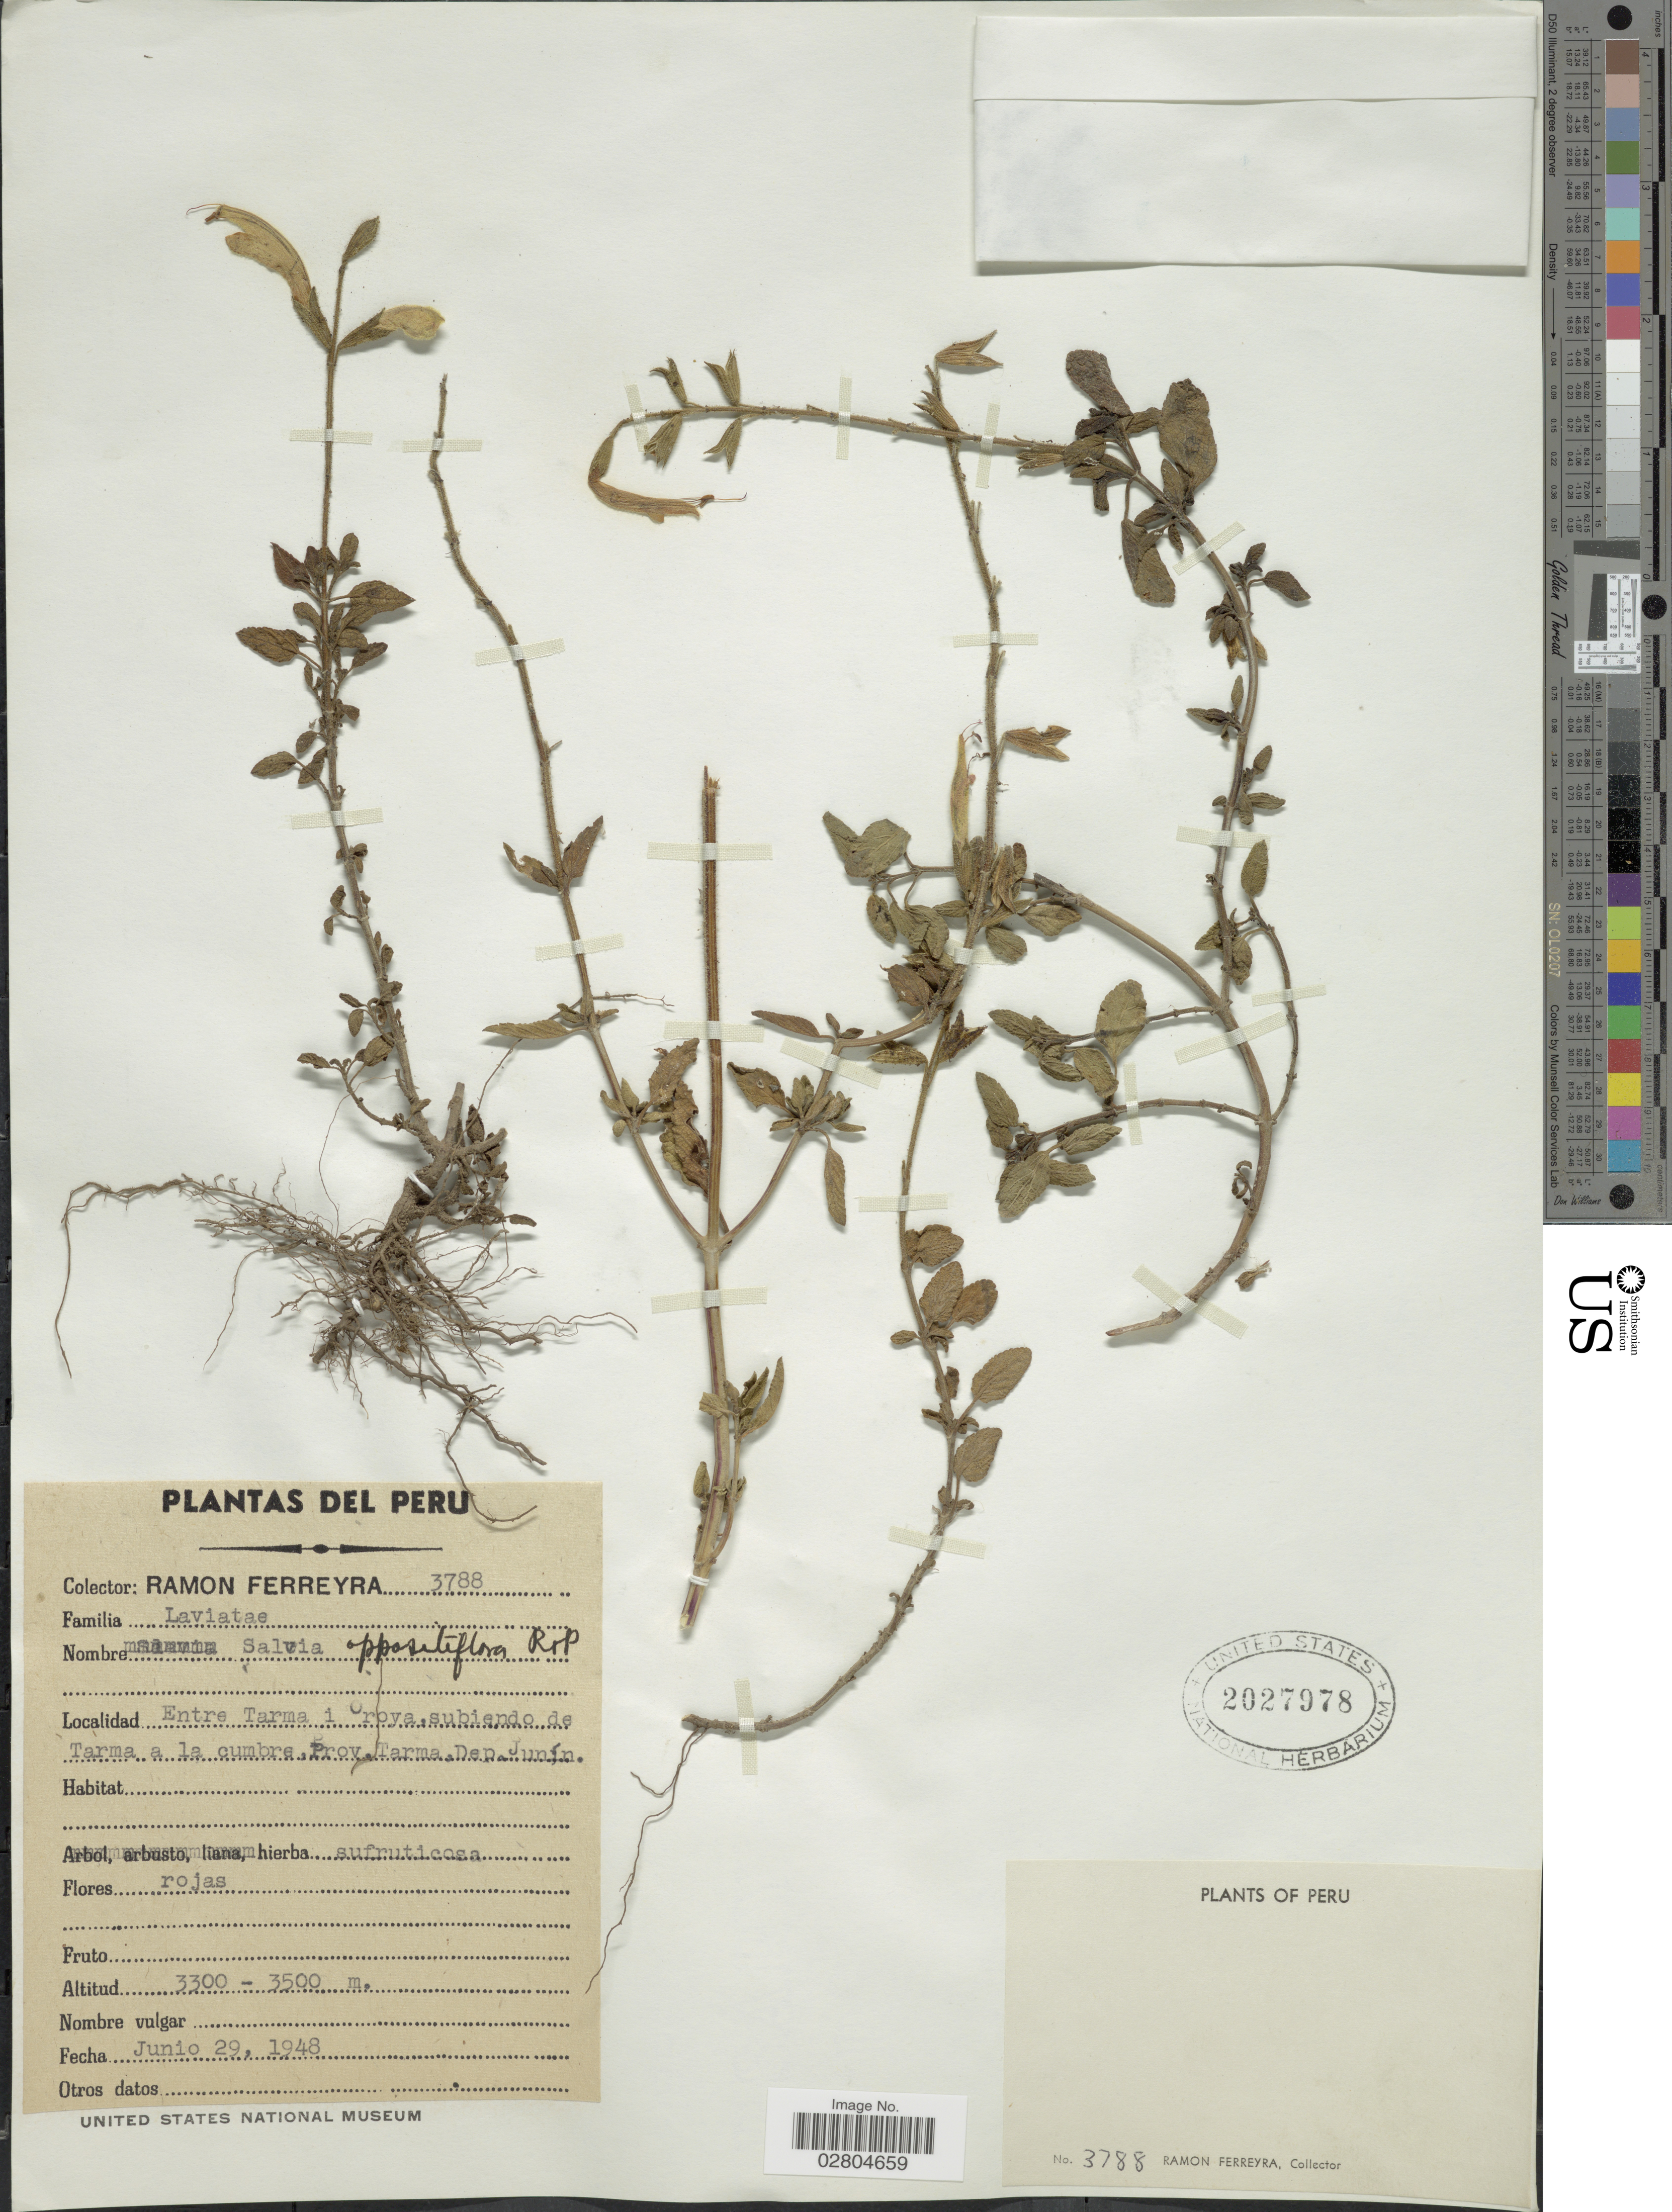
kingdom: Plantae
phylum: Tracheophyta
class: Magnoliopsida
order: Lamiales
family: Lamiaceae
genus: Salvia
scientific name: Salvia oppositiflora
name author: Ruiz & Pav.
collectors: R. A. Ferreyra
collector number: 3788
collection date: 1948-06-29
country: Peru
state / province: Junín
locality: Entre Tarma i Oroya, subiendo de Tarma a la cumbre. Prov. Tarma. Dep. Junín.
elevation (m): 3300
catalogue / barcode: US 2027978